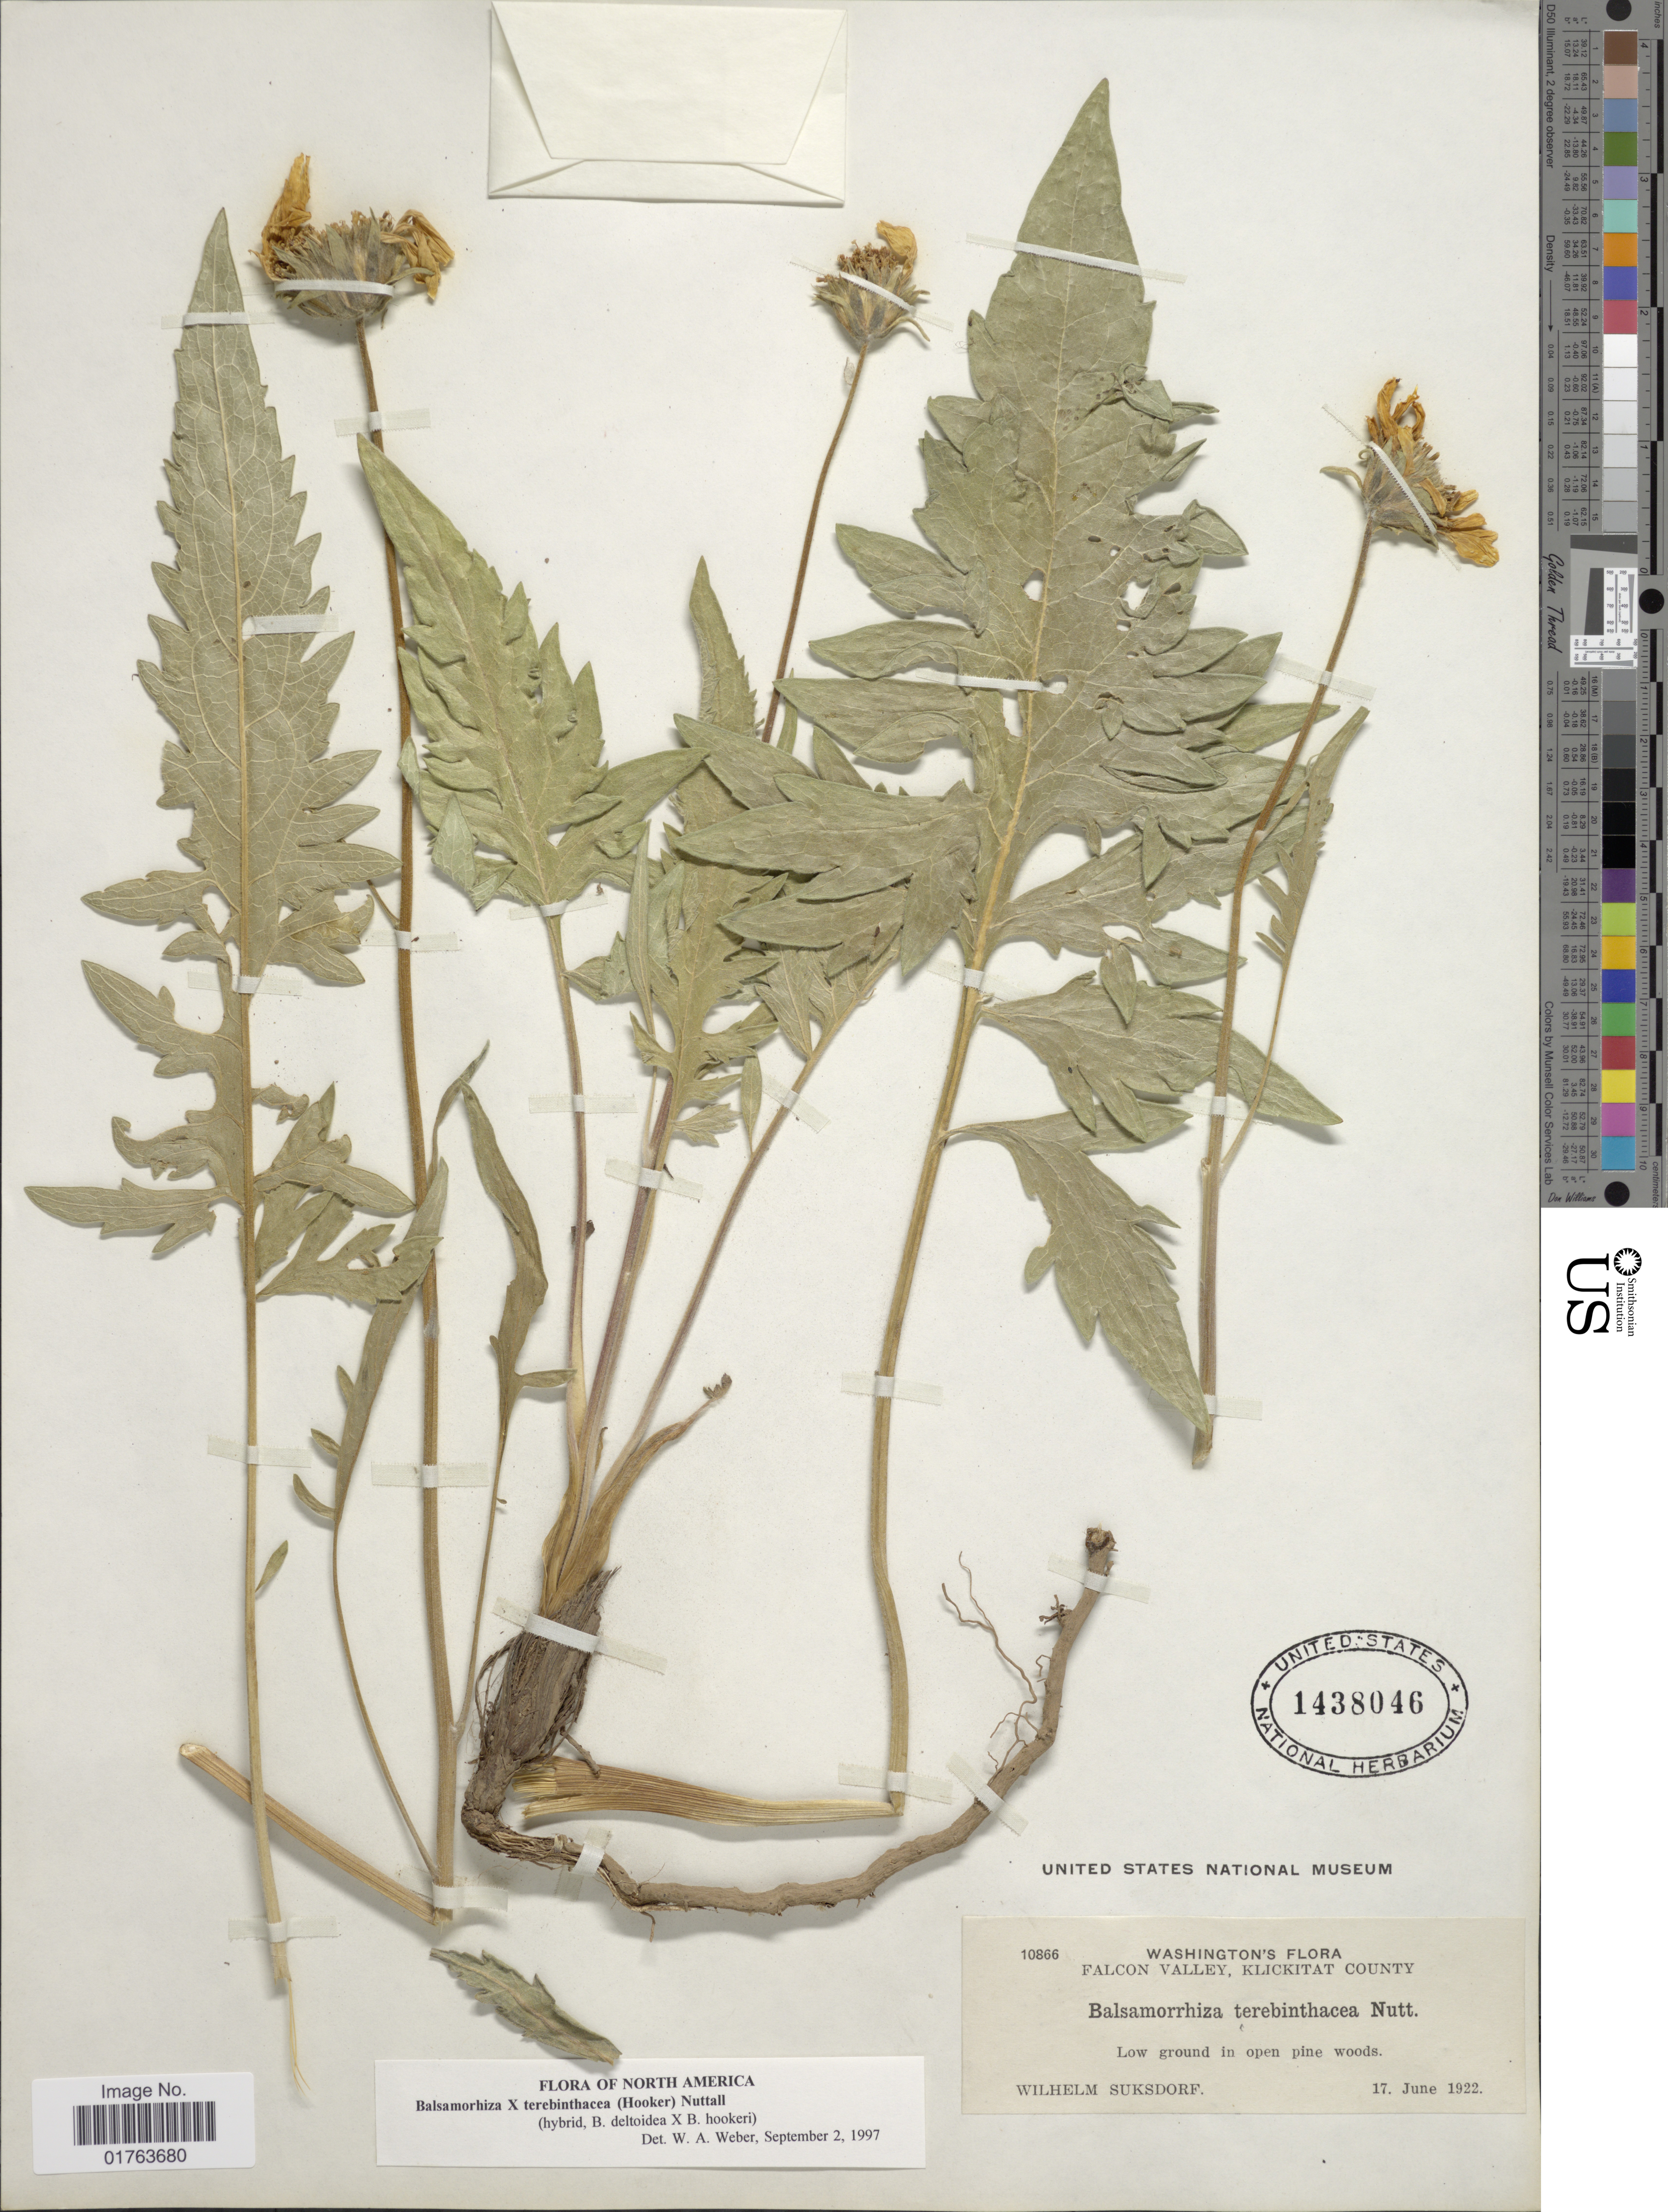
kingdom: Plantae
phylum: Tracheophyta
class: Magnoliopsida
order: Asterales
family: Asteraceae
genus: Balsamorhiza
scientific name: Balsamorhiza terebinthacea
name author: (Hook.) Nutt.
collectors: W. N. Suksdorf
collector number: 10866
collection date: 1922-06-17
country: United States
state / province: Washington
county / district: Klickitat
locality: Falcon Valley, Klickitat County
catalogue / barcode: US 1438046